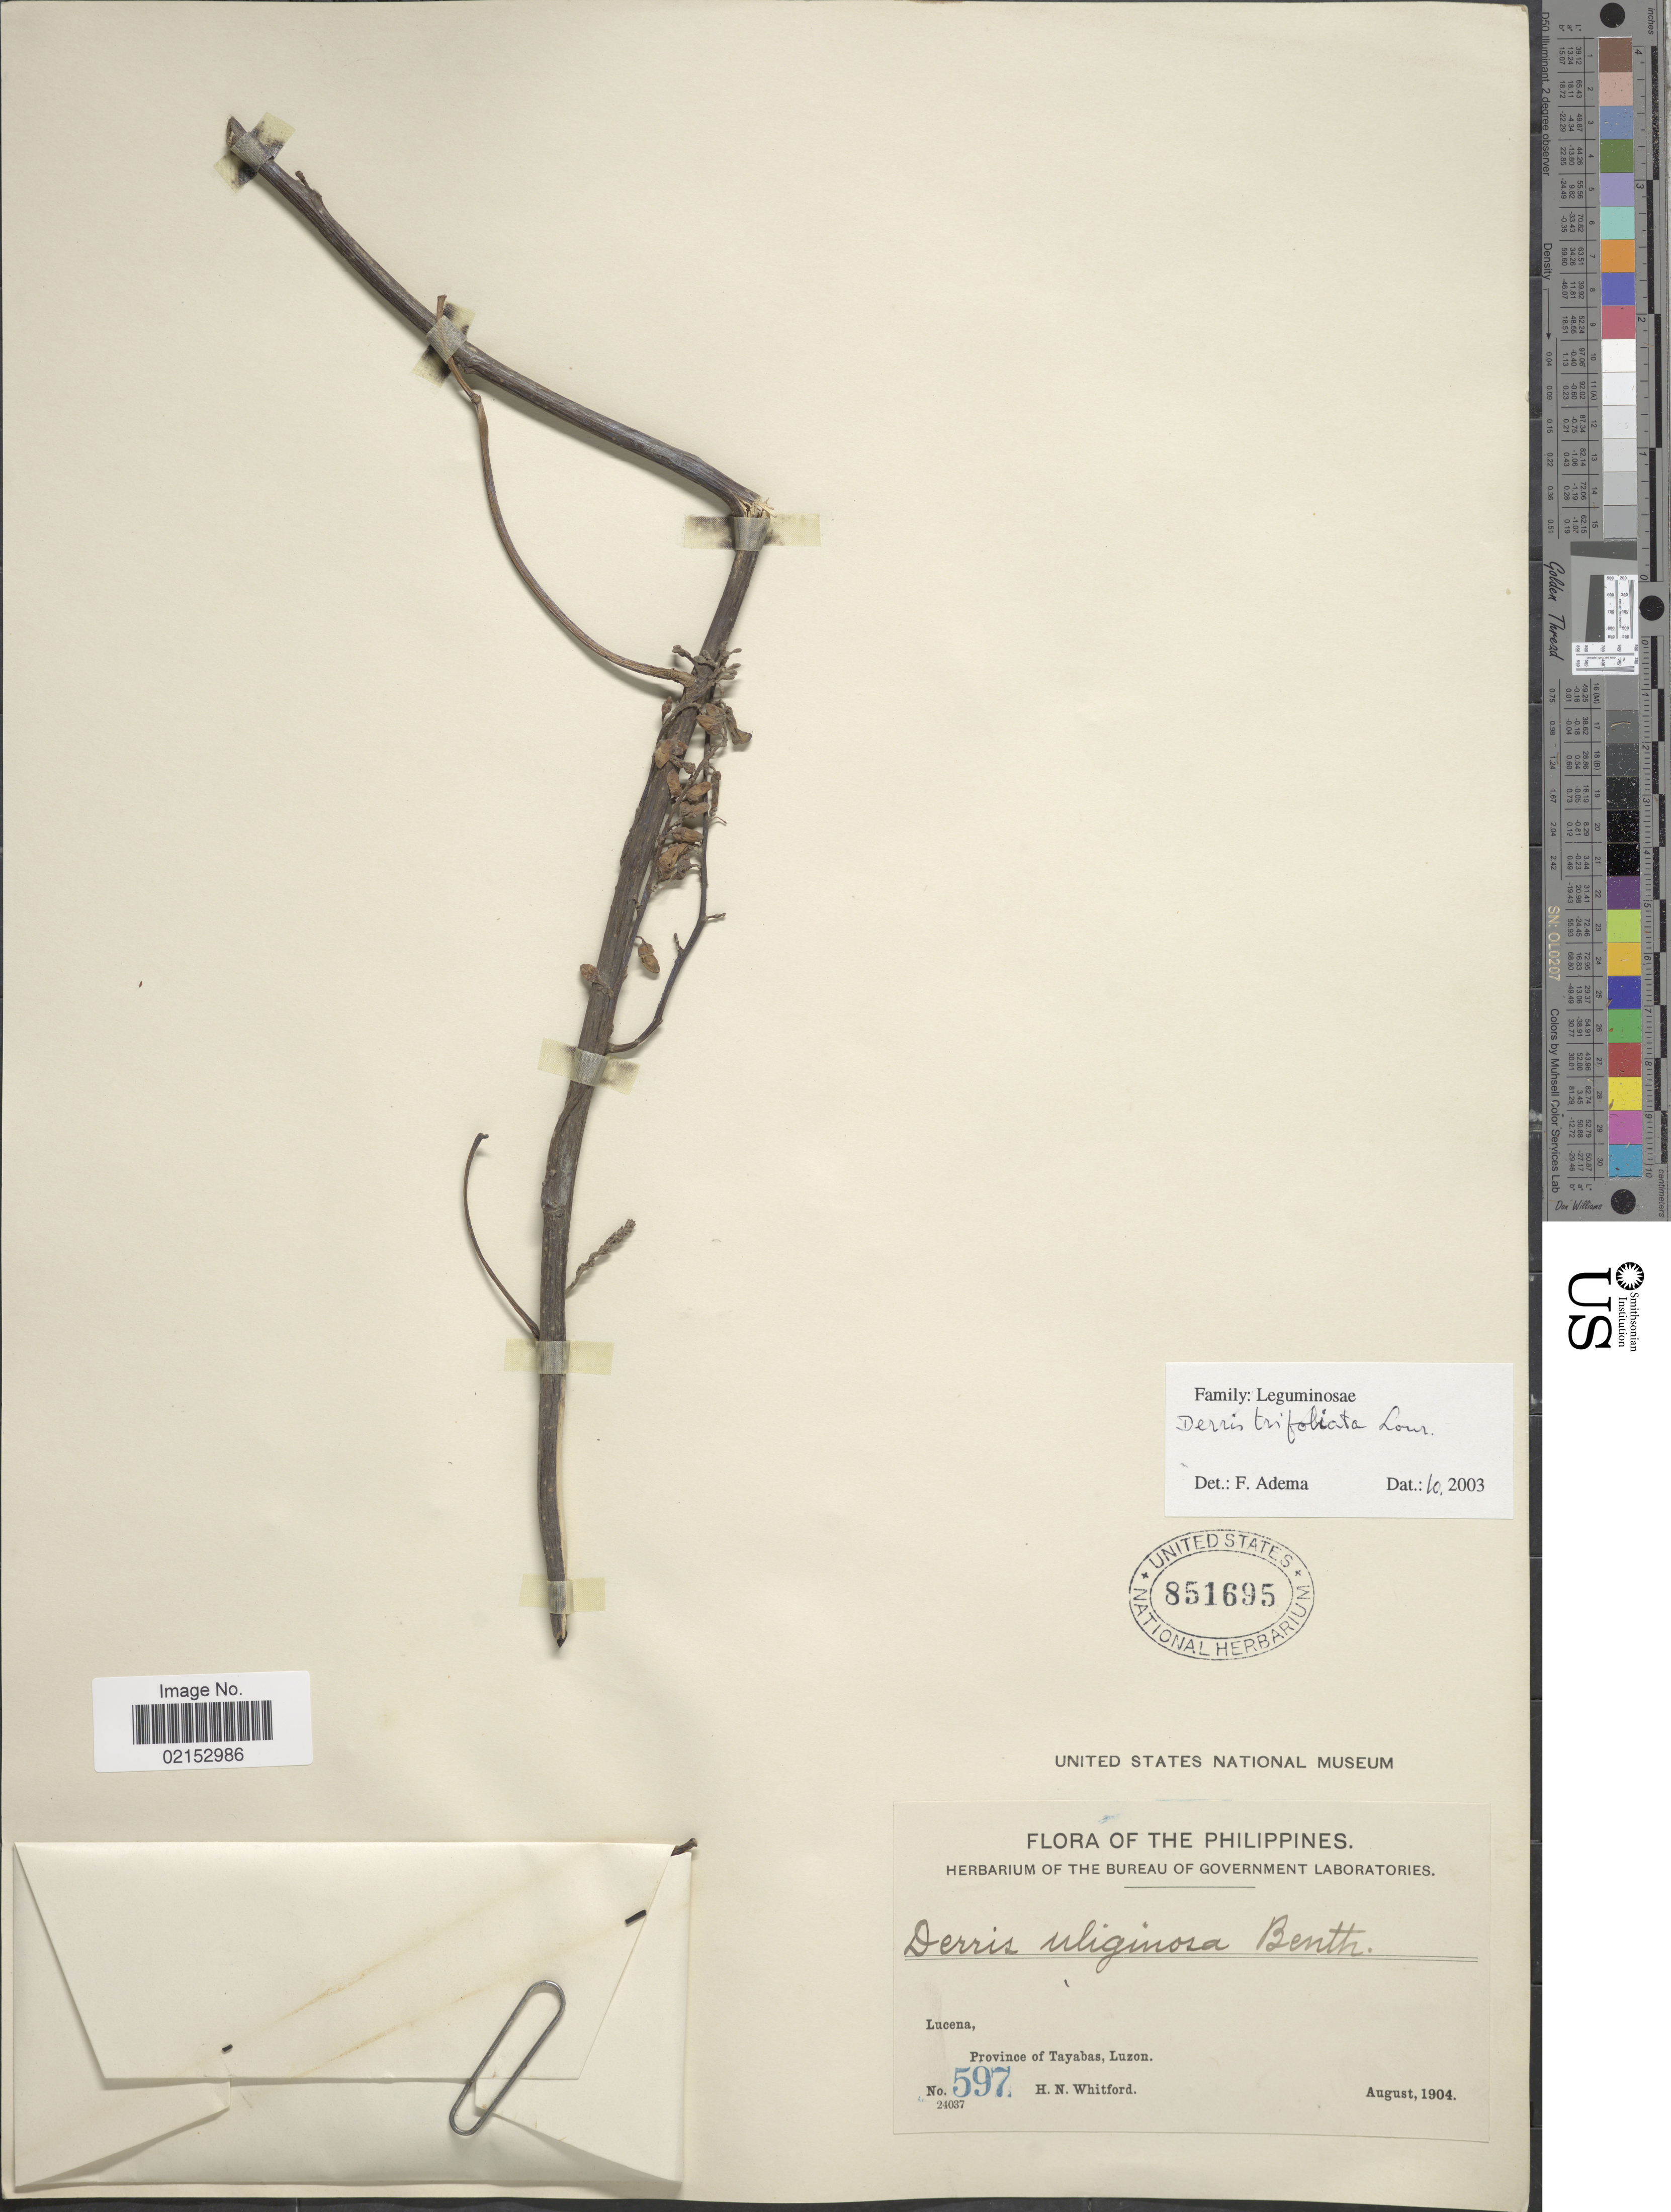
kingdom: Plantae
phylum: Tracheophyta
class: Magnoliopsida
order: Fabales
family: Fabaceae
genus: Derris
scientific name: Derris trifoliata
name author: Lour.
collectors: H. N. Whitford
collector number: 597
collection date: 1904-08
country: Philippines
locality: Lucena, Province of Tayabas, Luzon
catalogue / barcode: US 851695